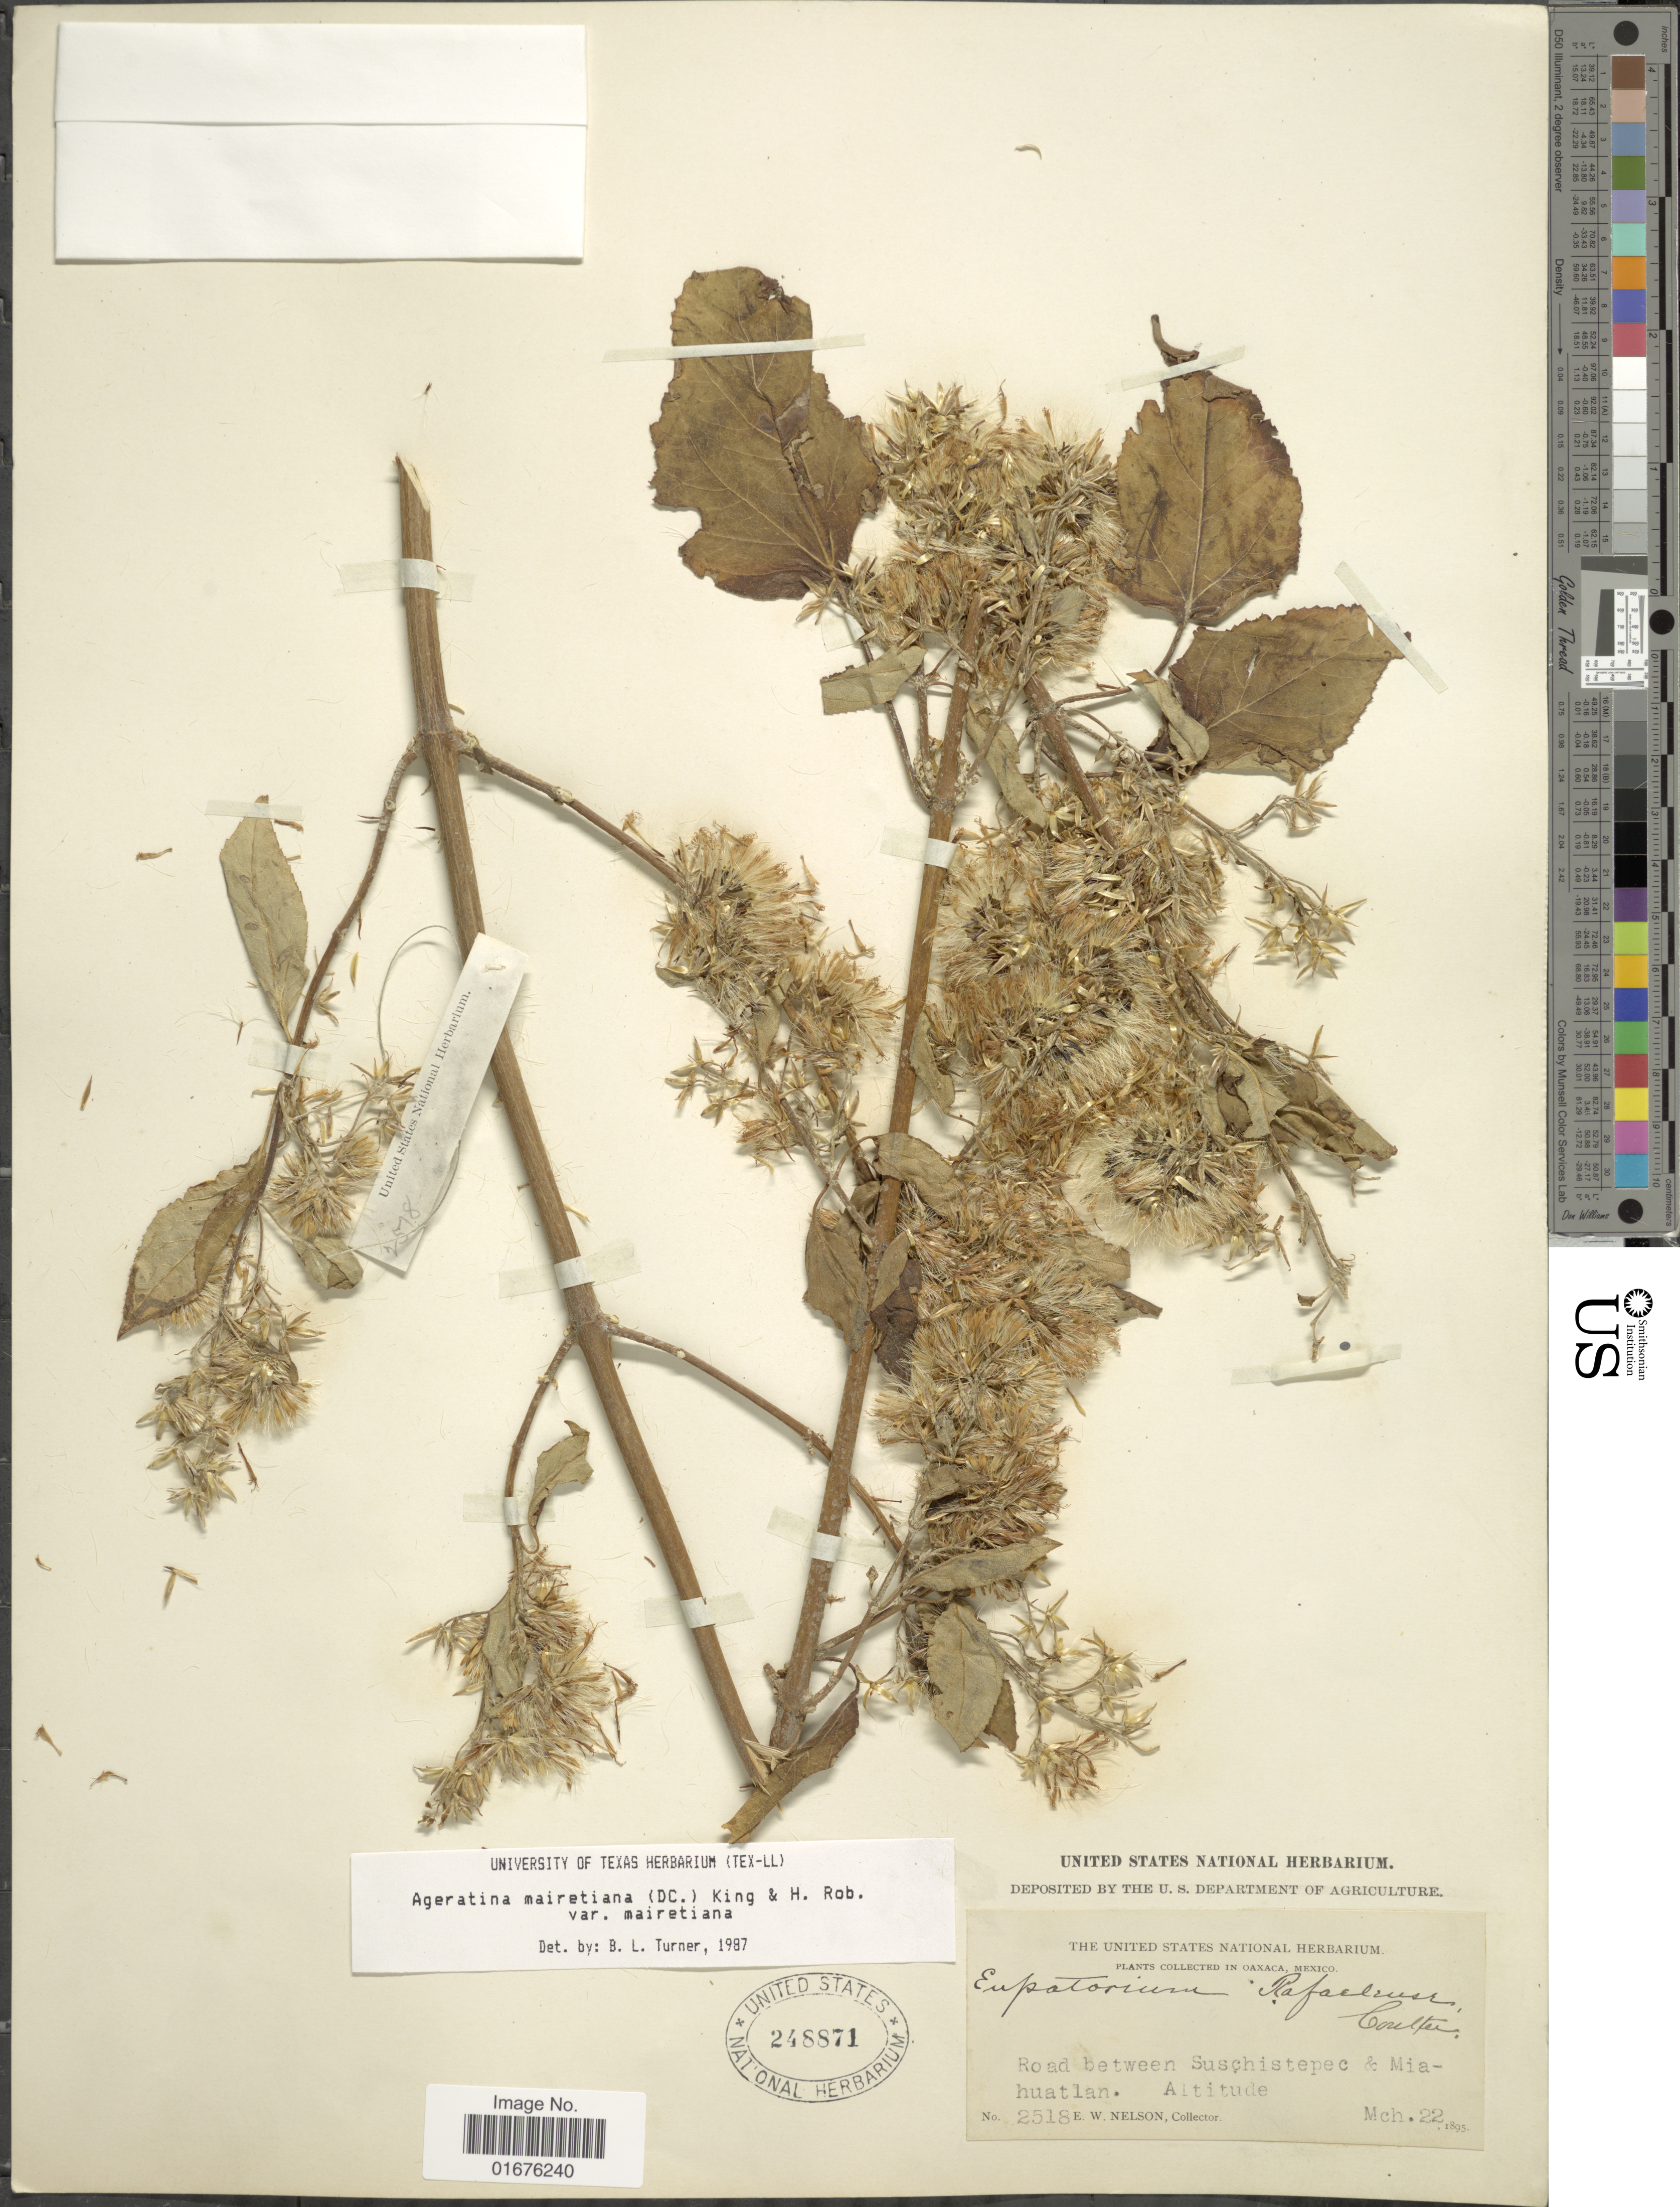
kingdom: Plantae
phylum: Tracheophyta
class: Magnoliopsida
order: Asterales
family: Asteraceae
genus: Ageratina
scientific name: Ageratina mairetiana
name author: (DC.) R.M. King & H. Rob.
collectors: E. W. Nelson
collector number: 2518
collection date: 1895-03-22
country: Mexico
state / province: Oaxaca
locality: Road between Sunschistepec & Miahuatlan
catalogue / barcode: US 248871